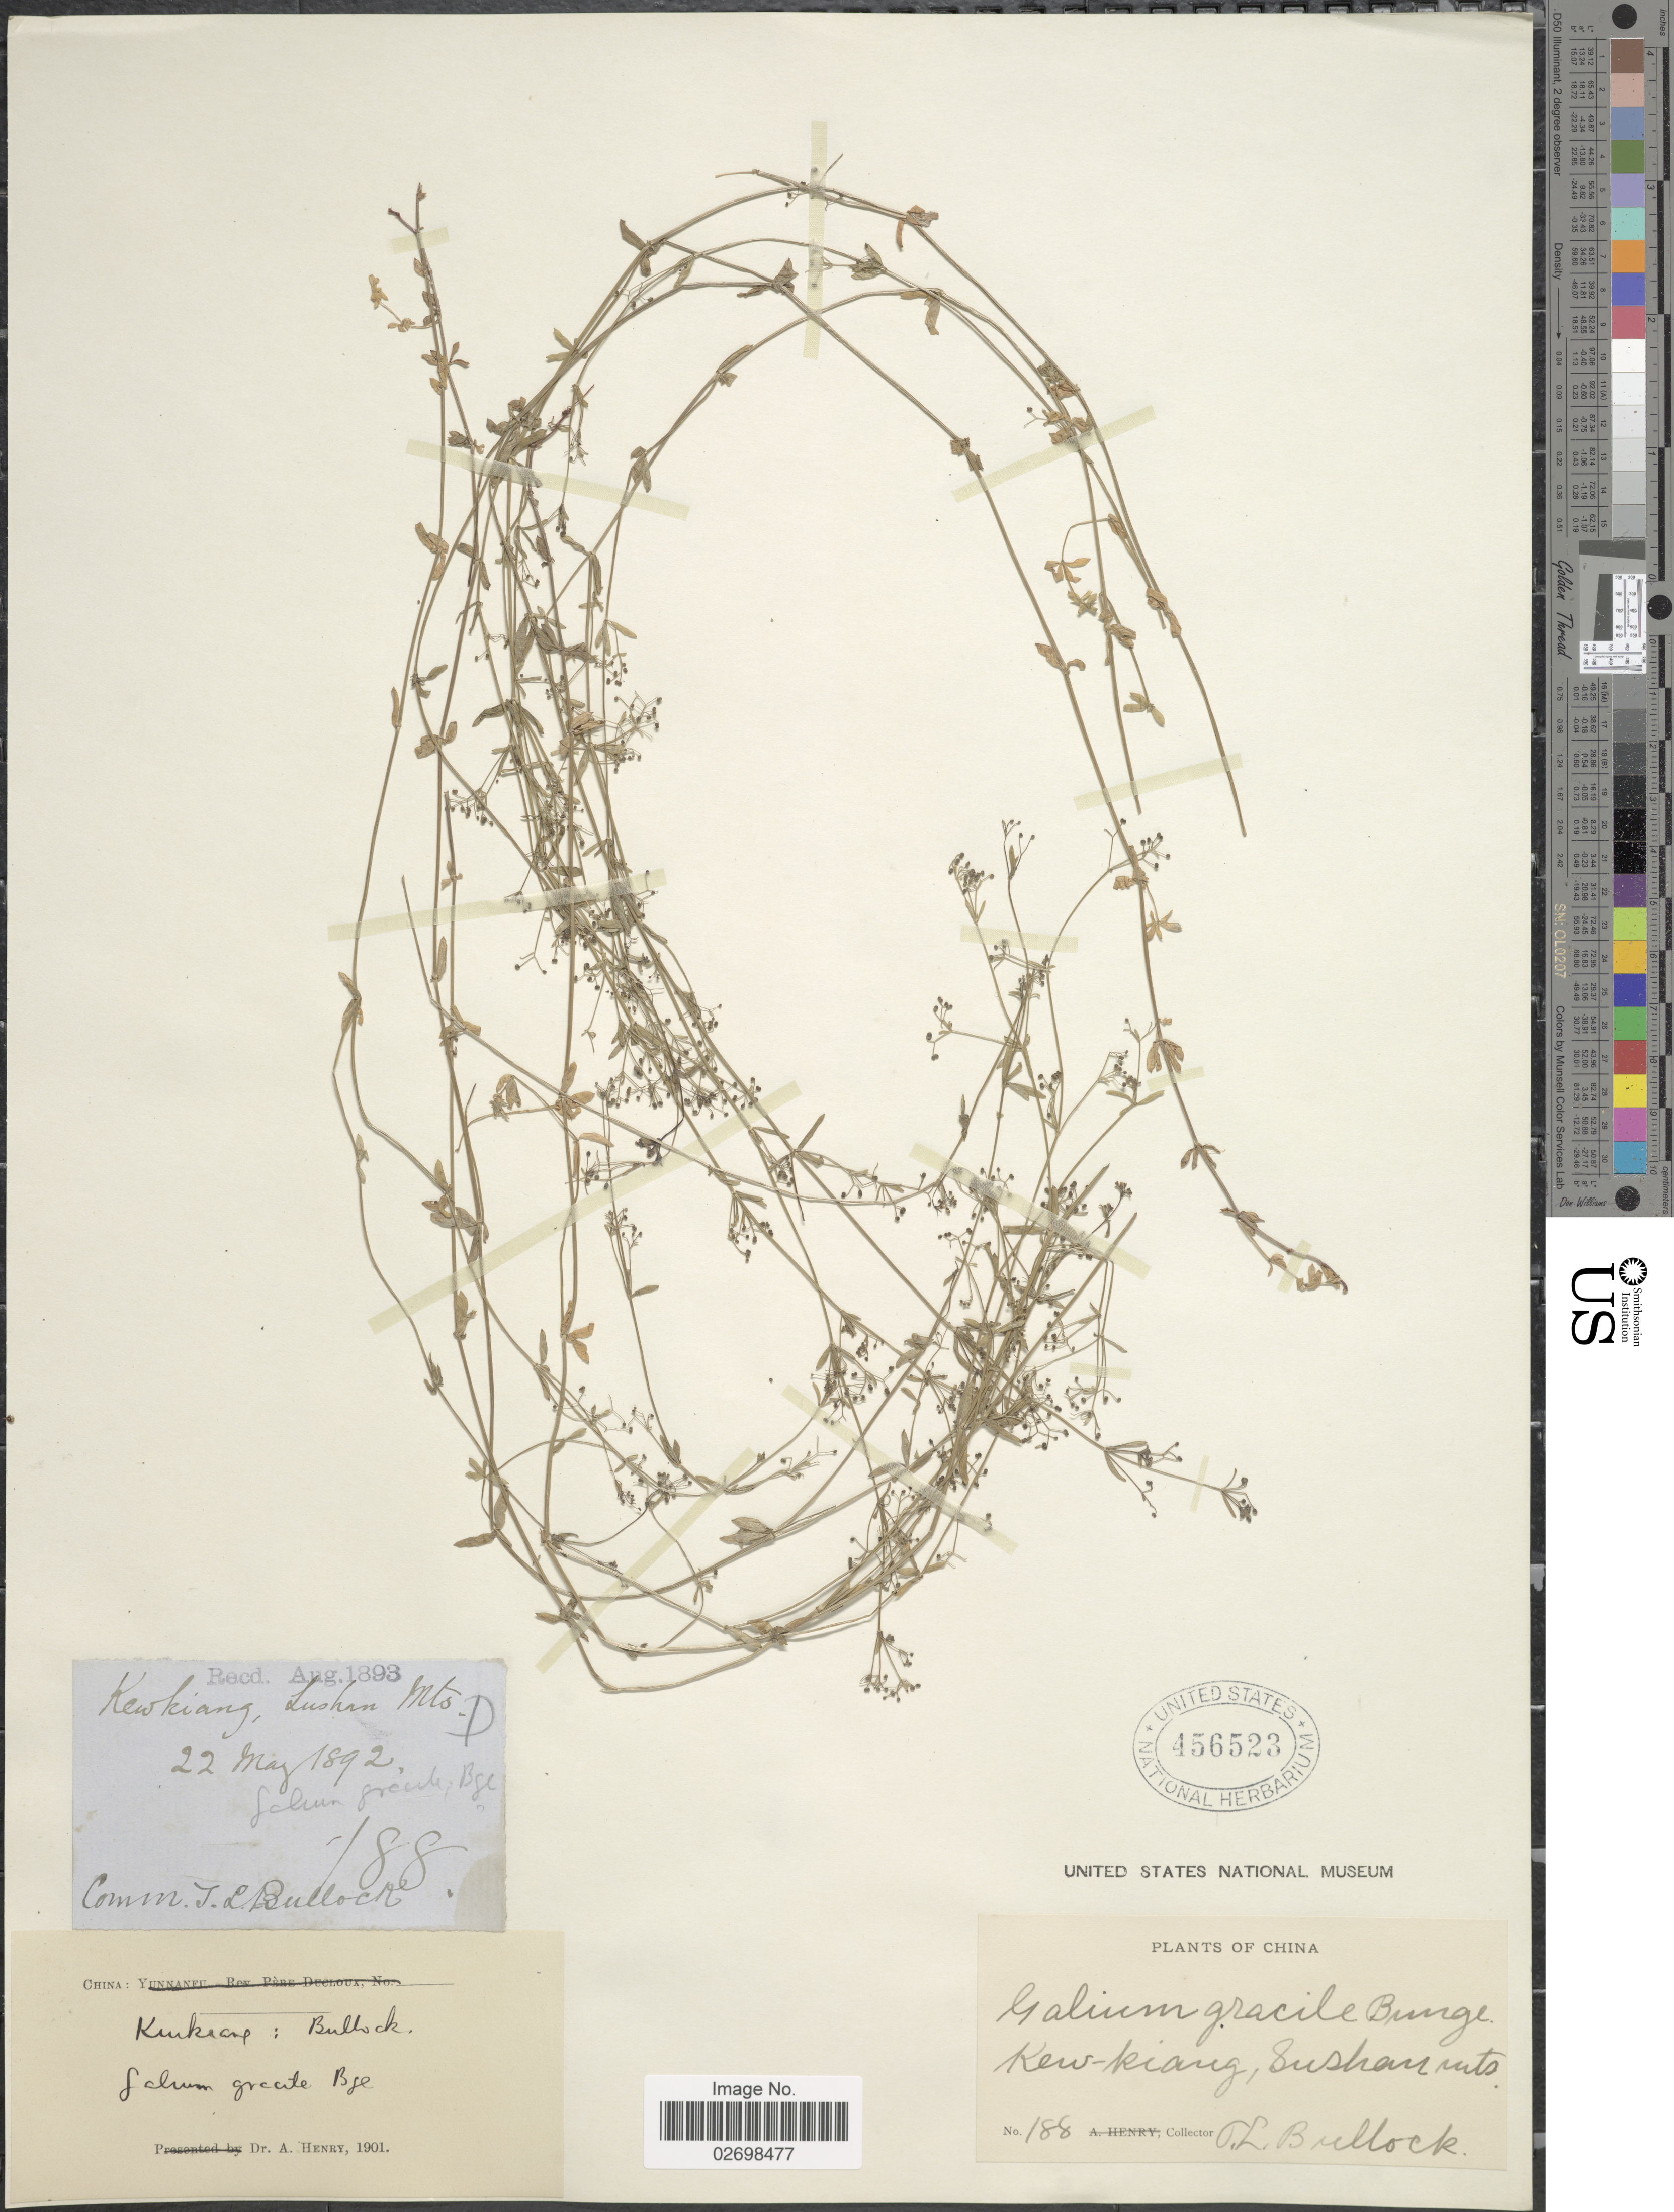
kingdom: Plantae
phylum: Tracheophyta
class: Magnoliopsida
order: Gentianales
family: Rubiaceae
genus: Galium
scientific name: Galium bungei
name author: Steud.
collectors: T. L. Bullock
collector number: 188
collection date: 1892-05-22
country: China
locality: Kew-kiang, Sushan mts.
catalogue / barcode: US 456523